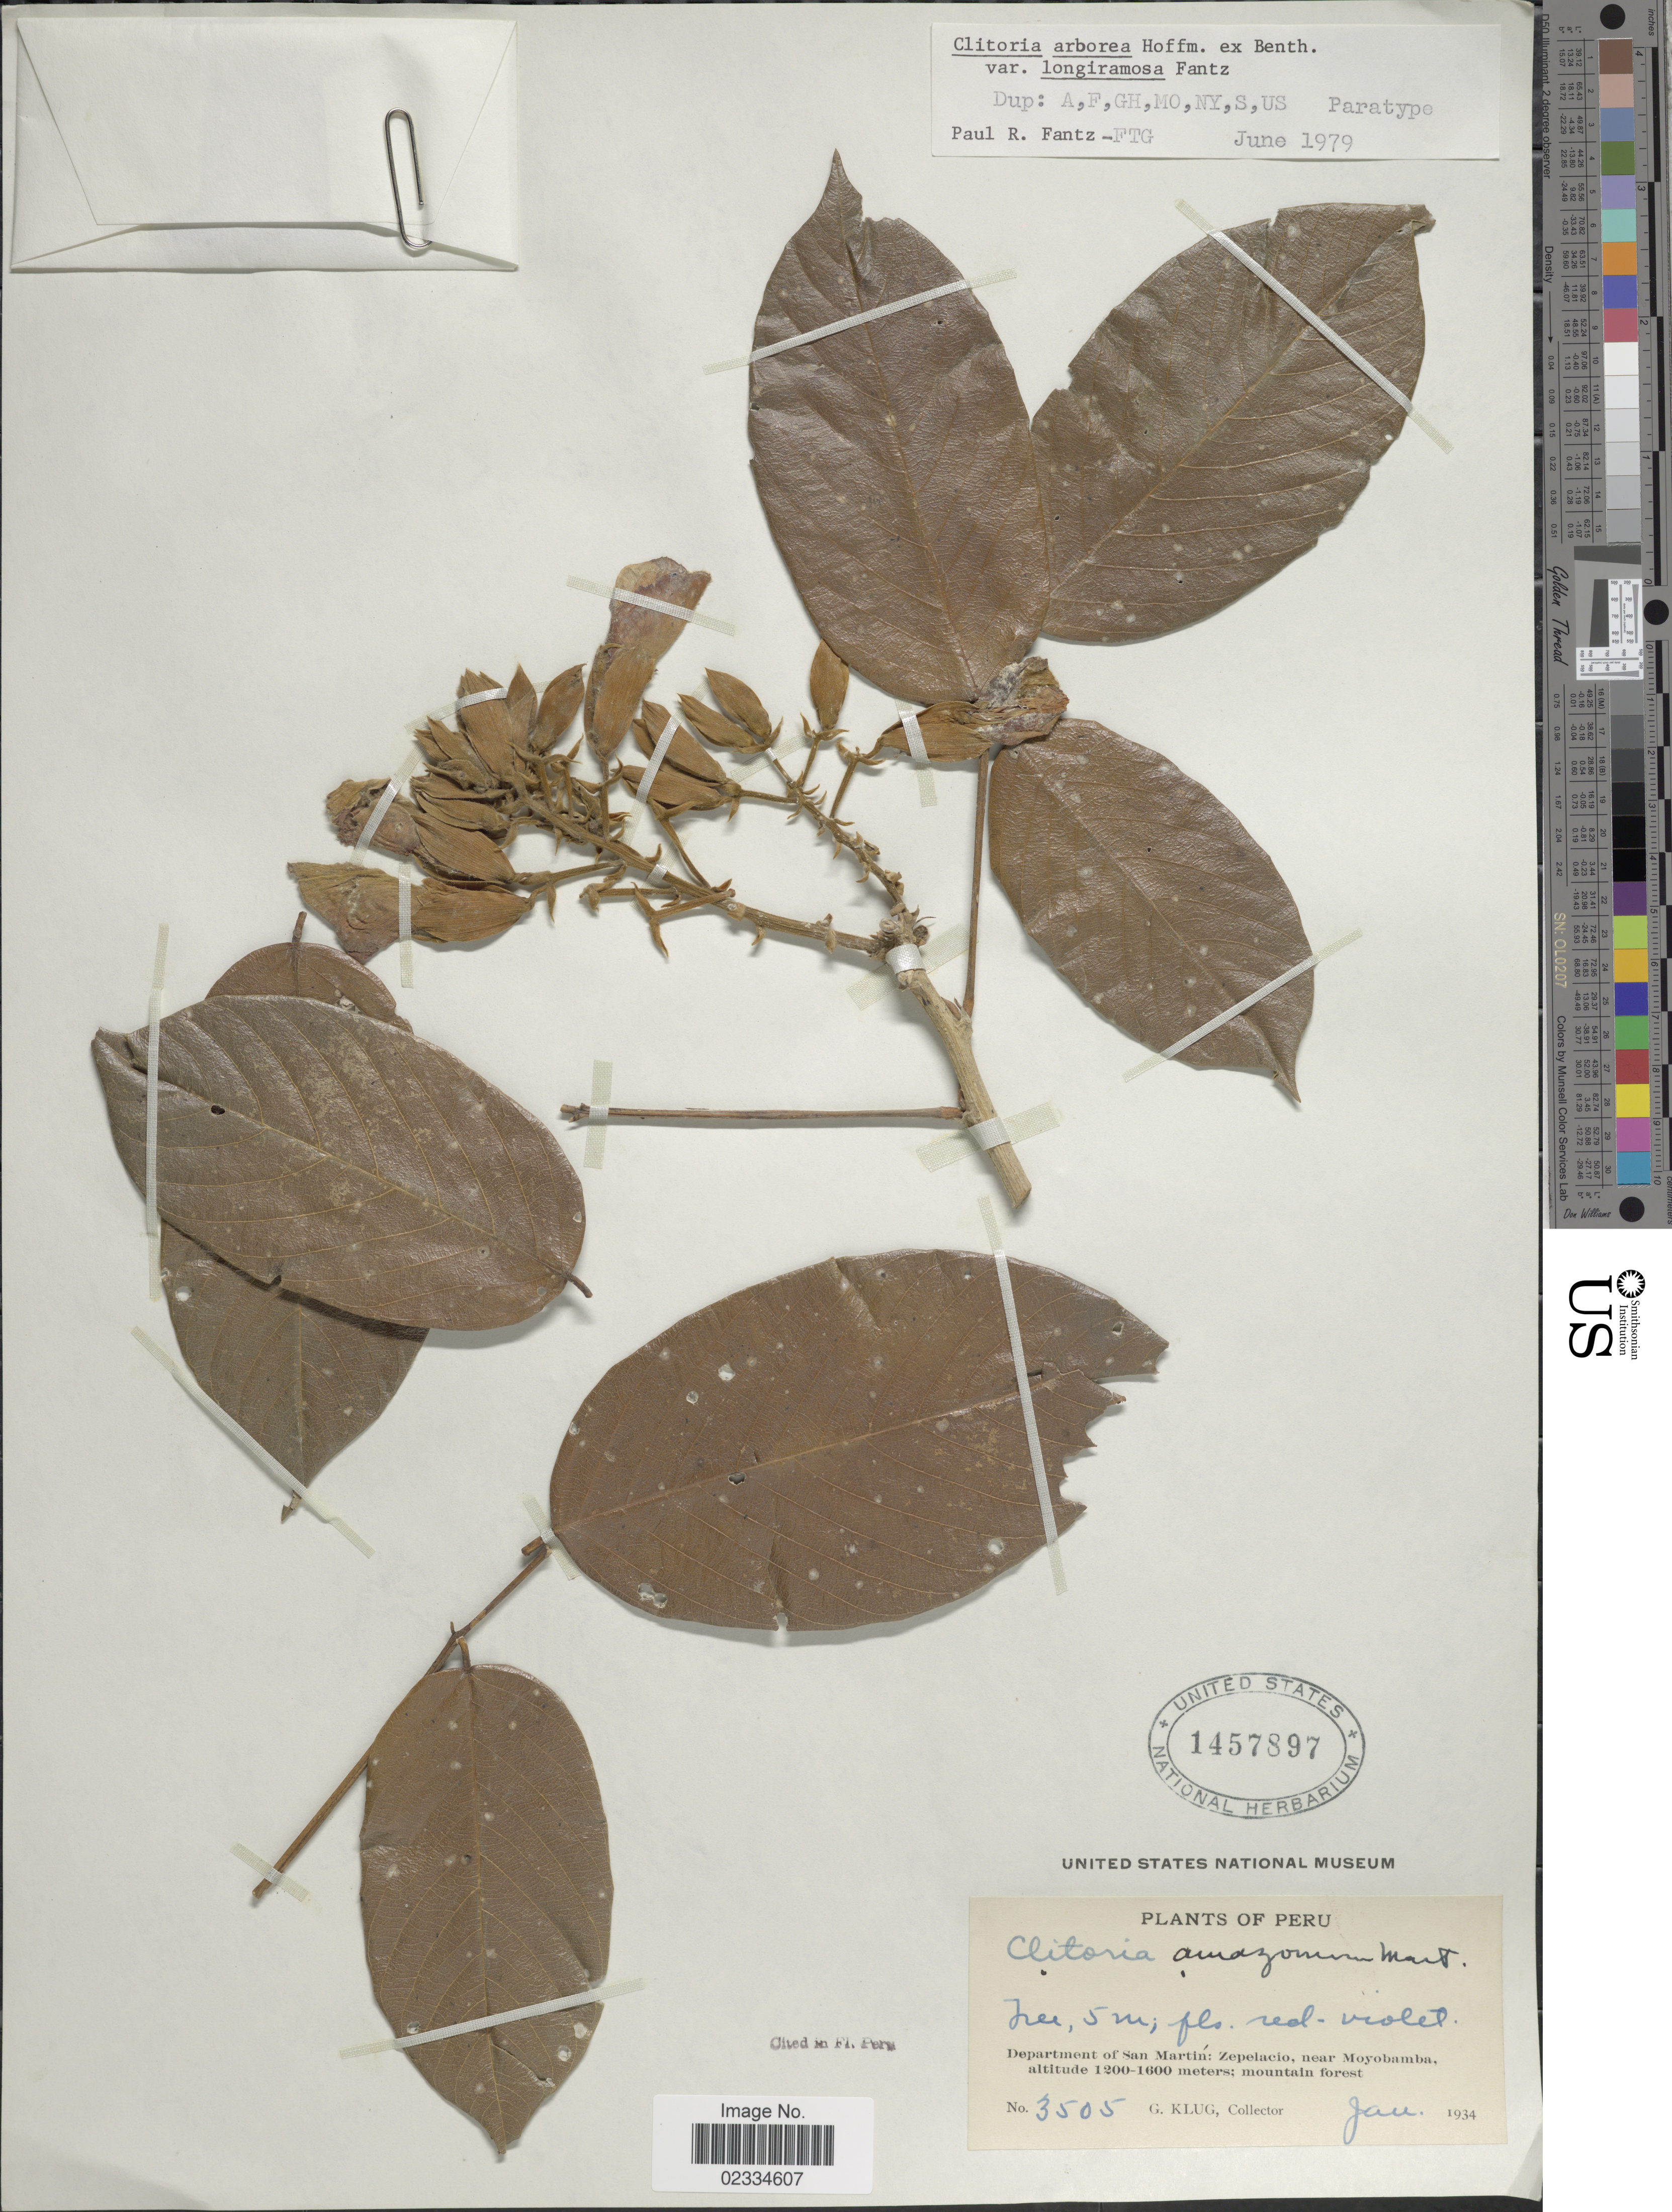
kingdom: Plantae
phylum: Tracheophyta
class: Magnoliopsida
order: Fabales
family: Fabaceae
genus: Clitoria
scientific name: Clitoria arborea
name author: Benth.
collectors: G. Klug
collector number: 3505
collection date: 1934-01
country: Peru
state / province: San Martín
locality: Department of San Martin: Zepelacio, near Moyobamba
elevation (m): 1200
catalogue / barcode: US 1457897